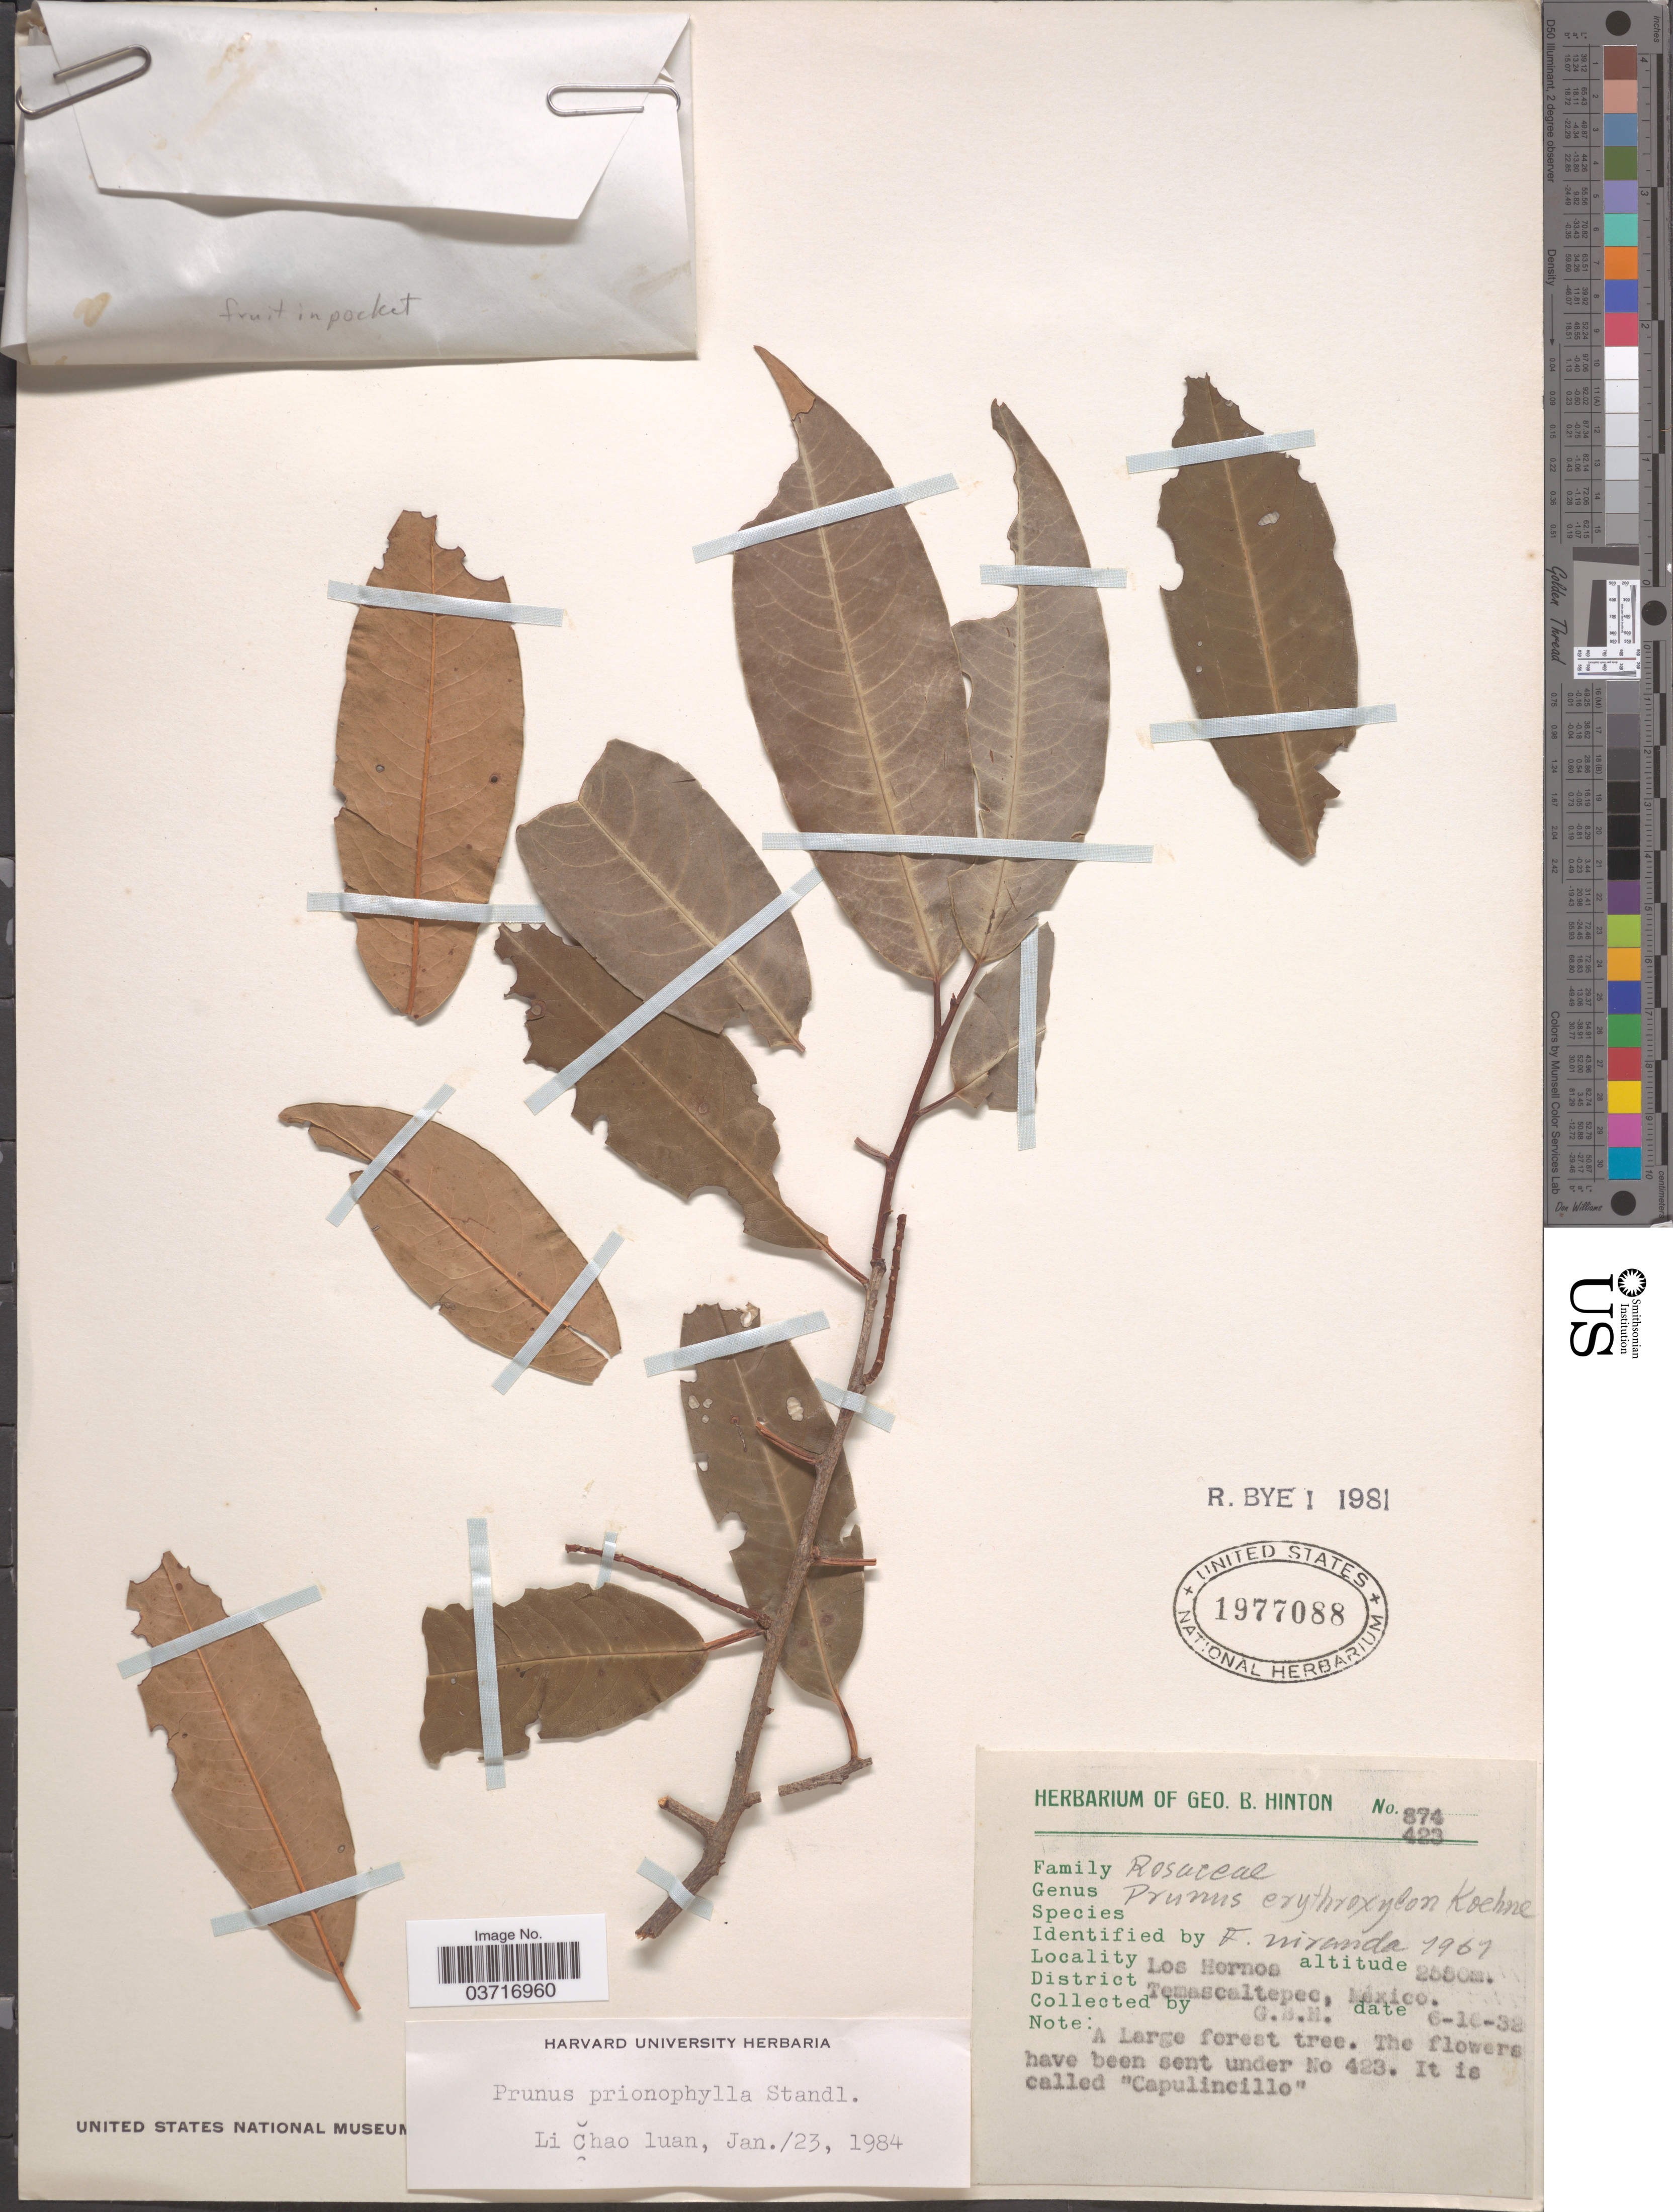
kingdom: Plantae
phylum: Tracheophyta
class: Magnoliopsida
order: Rosales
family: Rosaceae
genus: Prunus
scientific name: Prunus prionophylla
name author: Standl.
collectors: G. B. Hinton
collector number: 874/423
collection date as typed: Transcribed d/m/y: 16/6/38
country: Mexico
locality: Los Hornos. District Temascaltepec.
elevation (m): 2550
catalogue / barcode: US 1977088